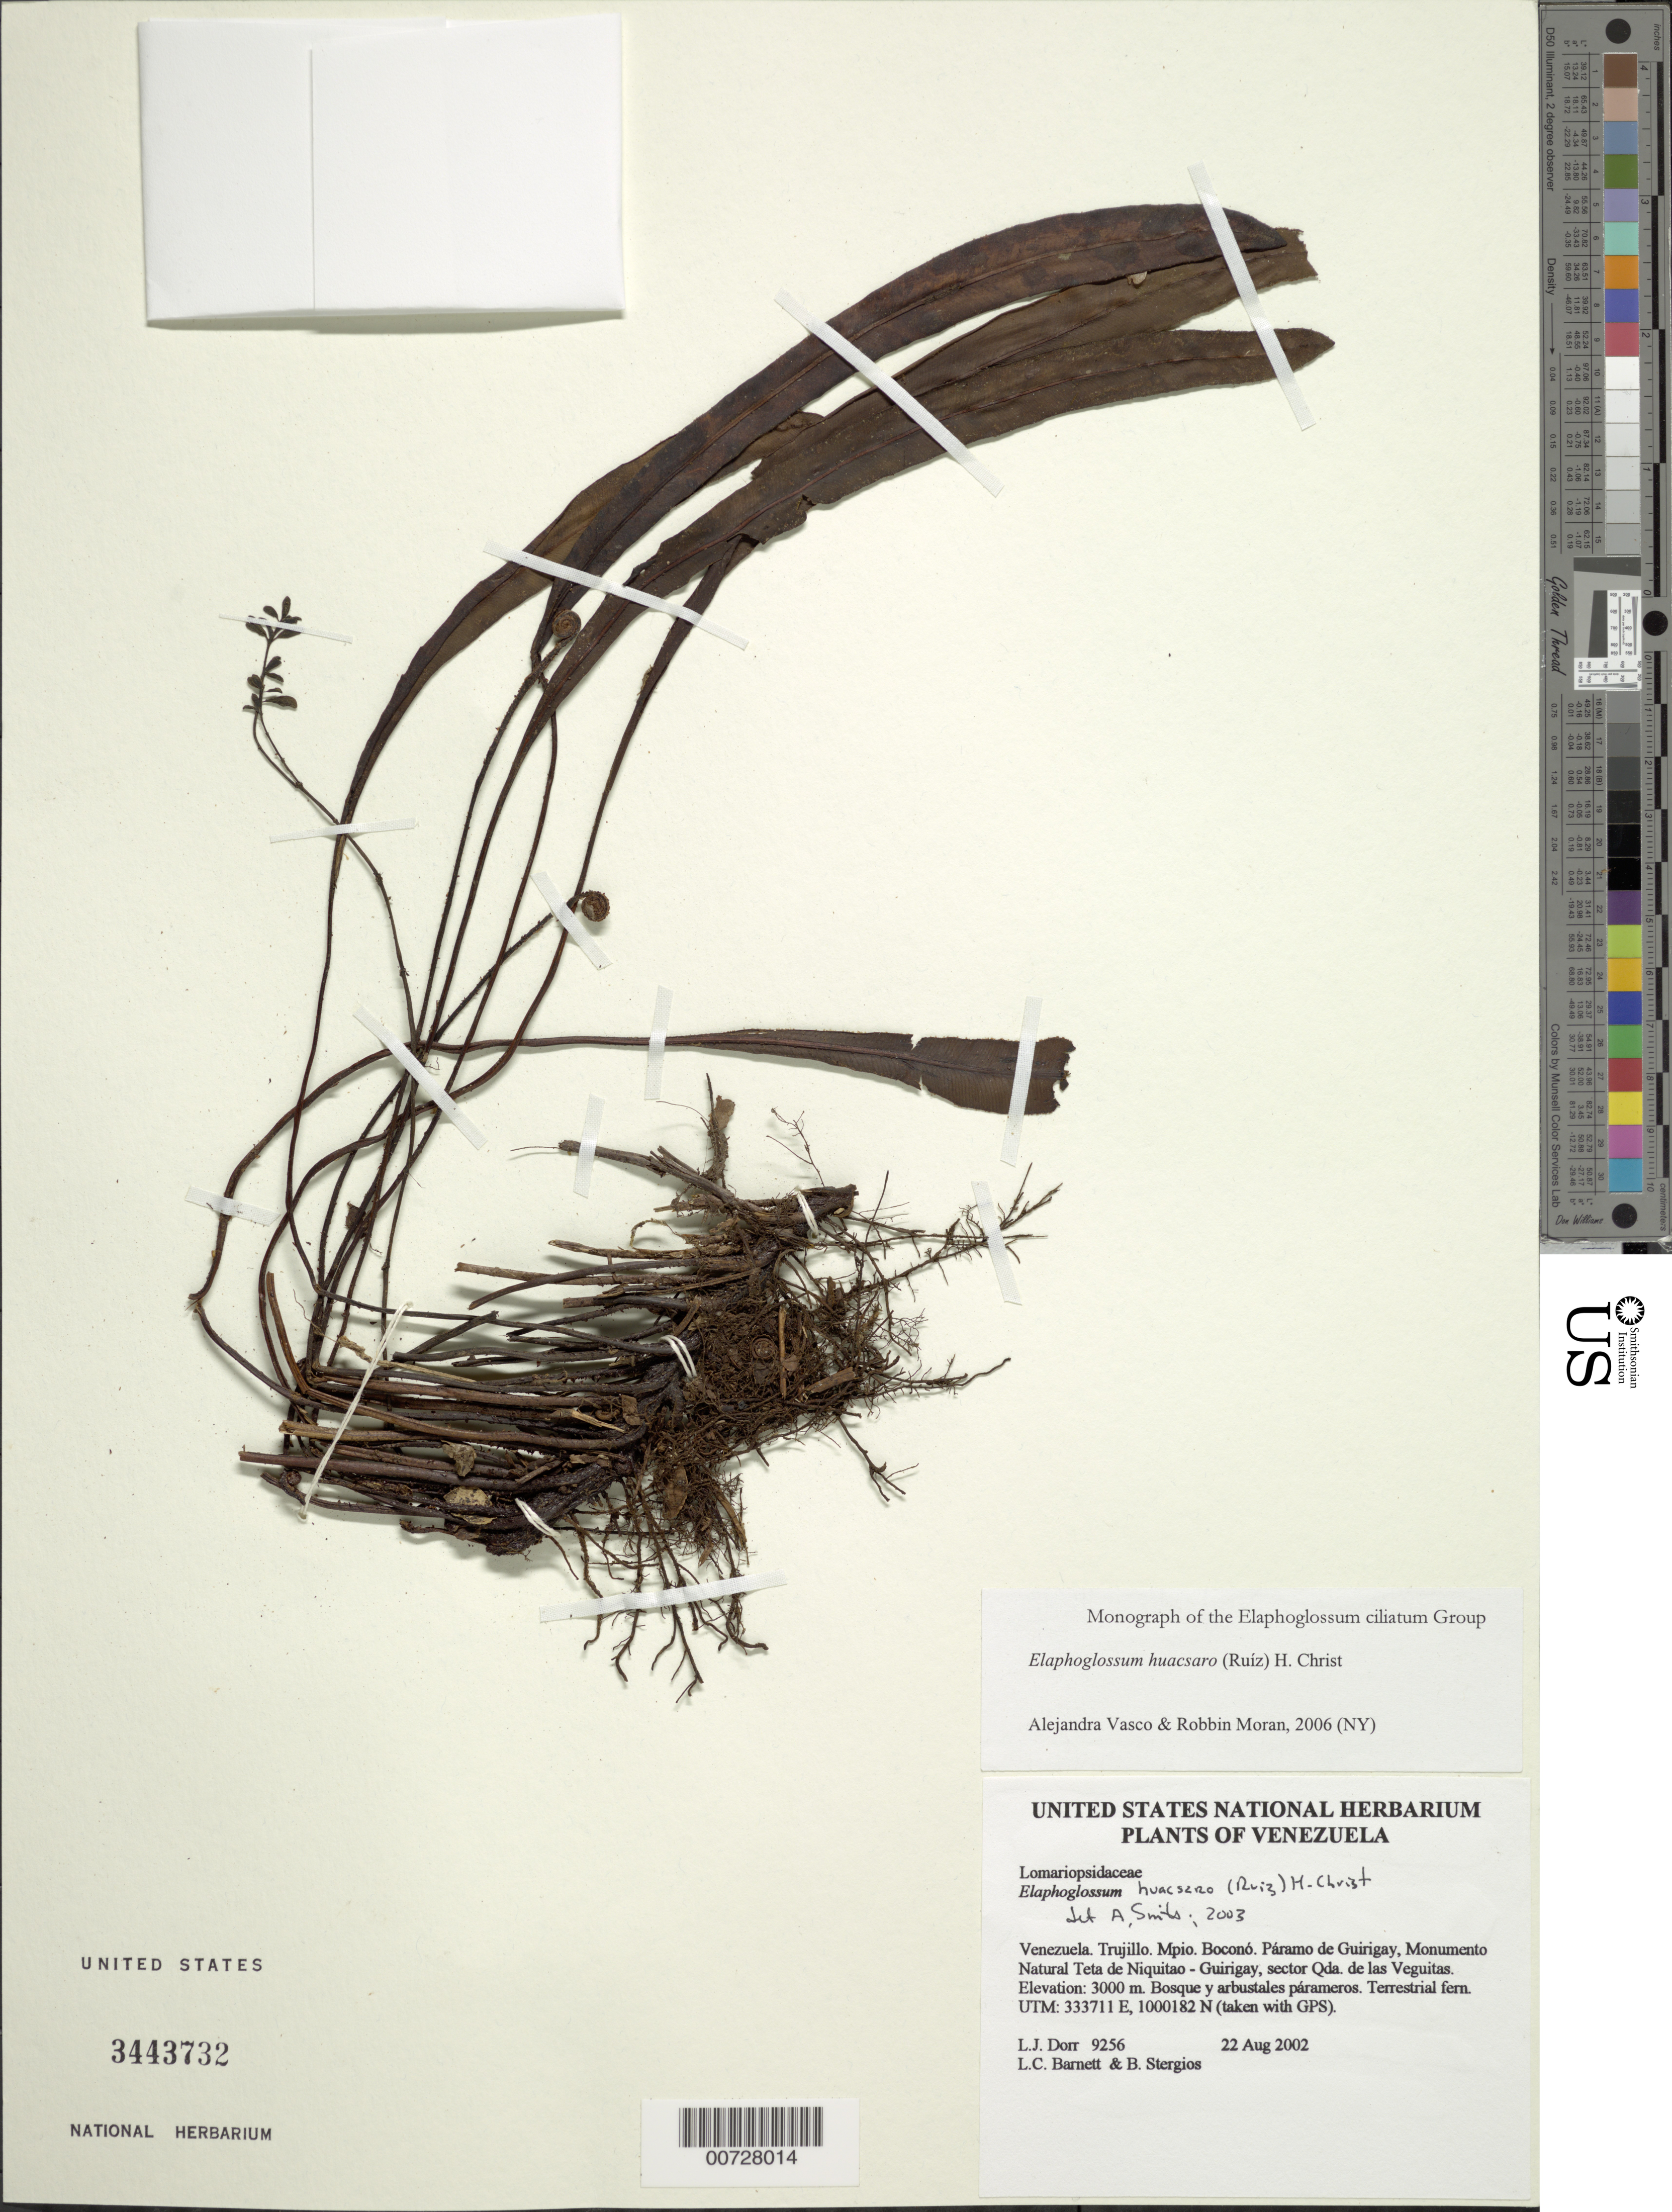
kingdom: Plantae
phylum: Tracheophyta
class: Polypodiopsida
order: Polypodiales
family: Dryopteridaceae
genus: Elaphoglossum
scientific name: Elaphoglossum huacsaro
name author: (Ruiz) Christ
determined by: Smith, Andrew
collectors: L. J. Dorr, L. C. Barnett & B. G. Stergios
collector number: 9256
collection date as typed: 22 Aug 2002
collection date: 2002-08-22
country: Venezuela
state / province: Trujillo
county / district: Boconó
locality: Páramo de Guirigay, Monumento Natural Teta de Niquitao - Guirigay, sector Las Veguitas.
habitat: Bosque y arbustales párameros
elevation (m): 3000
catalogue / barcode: US 3443732